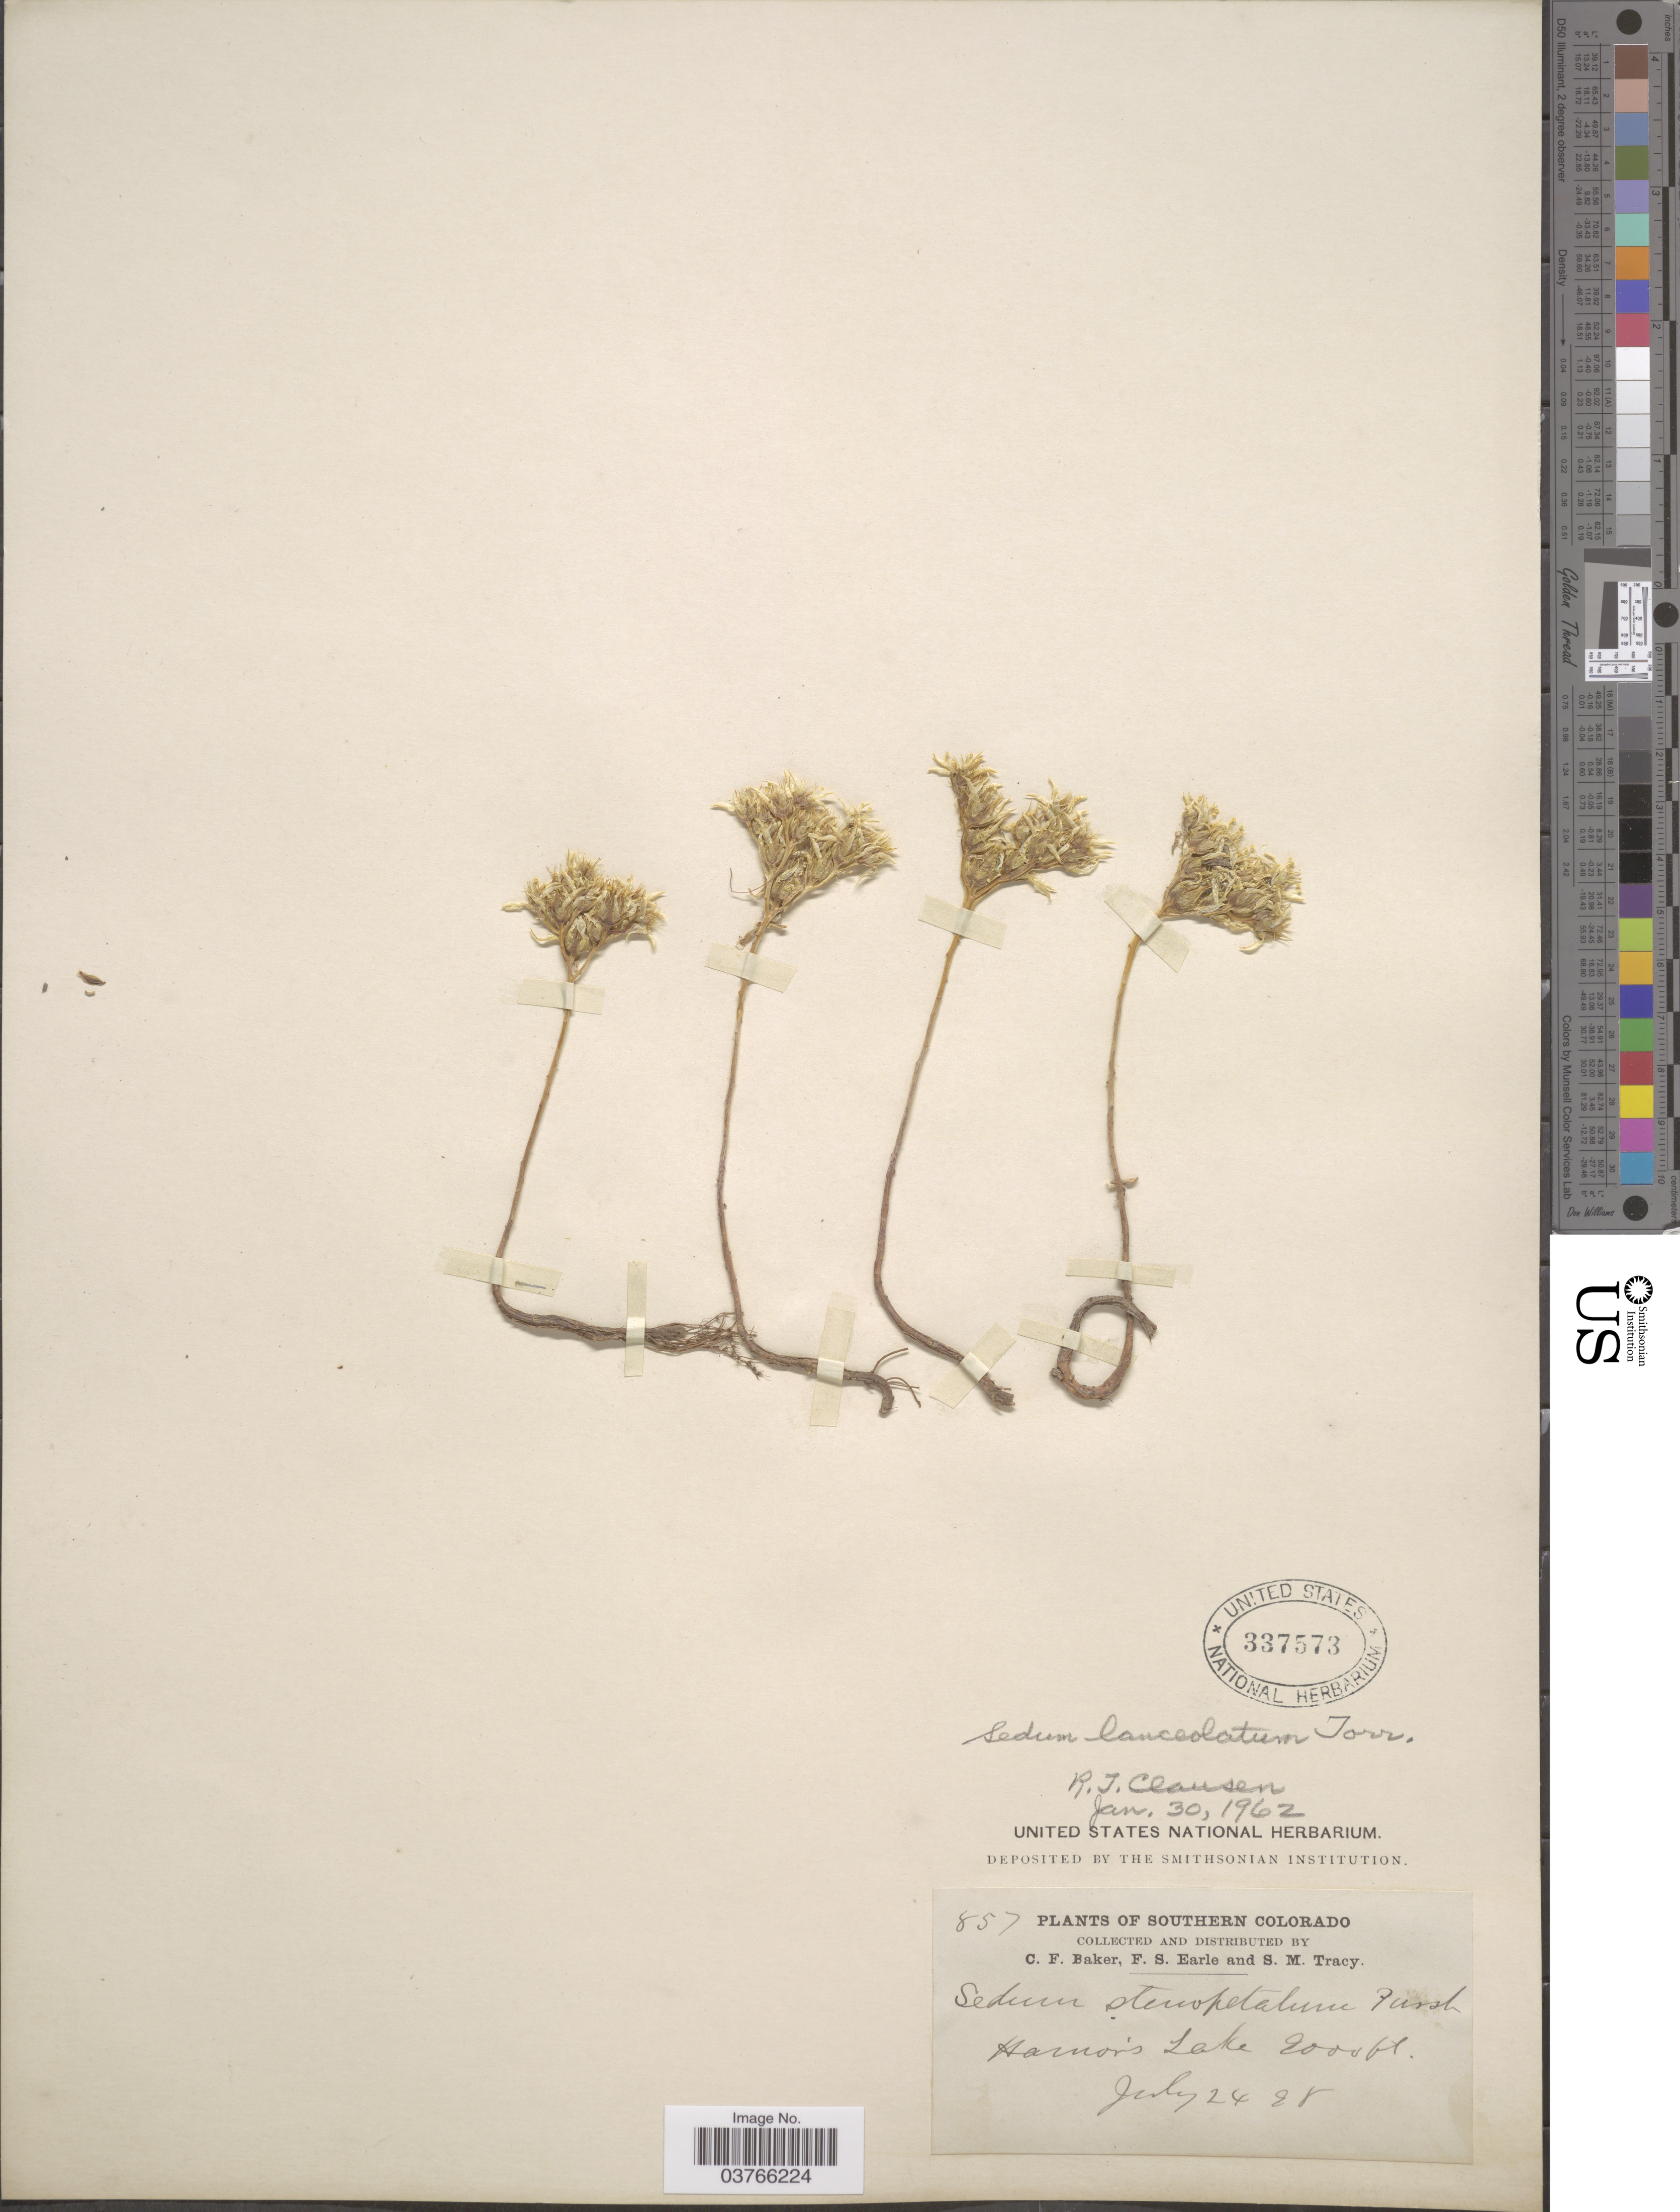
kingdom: Plantae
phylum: Tracheophyta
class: Magnoliopsida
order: Saxifragales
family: Crassulaceae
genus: Sedum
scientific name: Sedum lanceolatum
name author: Torr.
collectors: C. F. Baker, F. S. Earle & S. M. Tracy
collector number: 857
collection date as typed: Transcribed d/m/y: 24/7/28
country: United States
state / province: Colorado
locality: Southern Colorado. Harnor's Lake.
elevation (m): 610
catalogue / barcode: US 337573